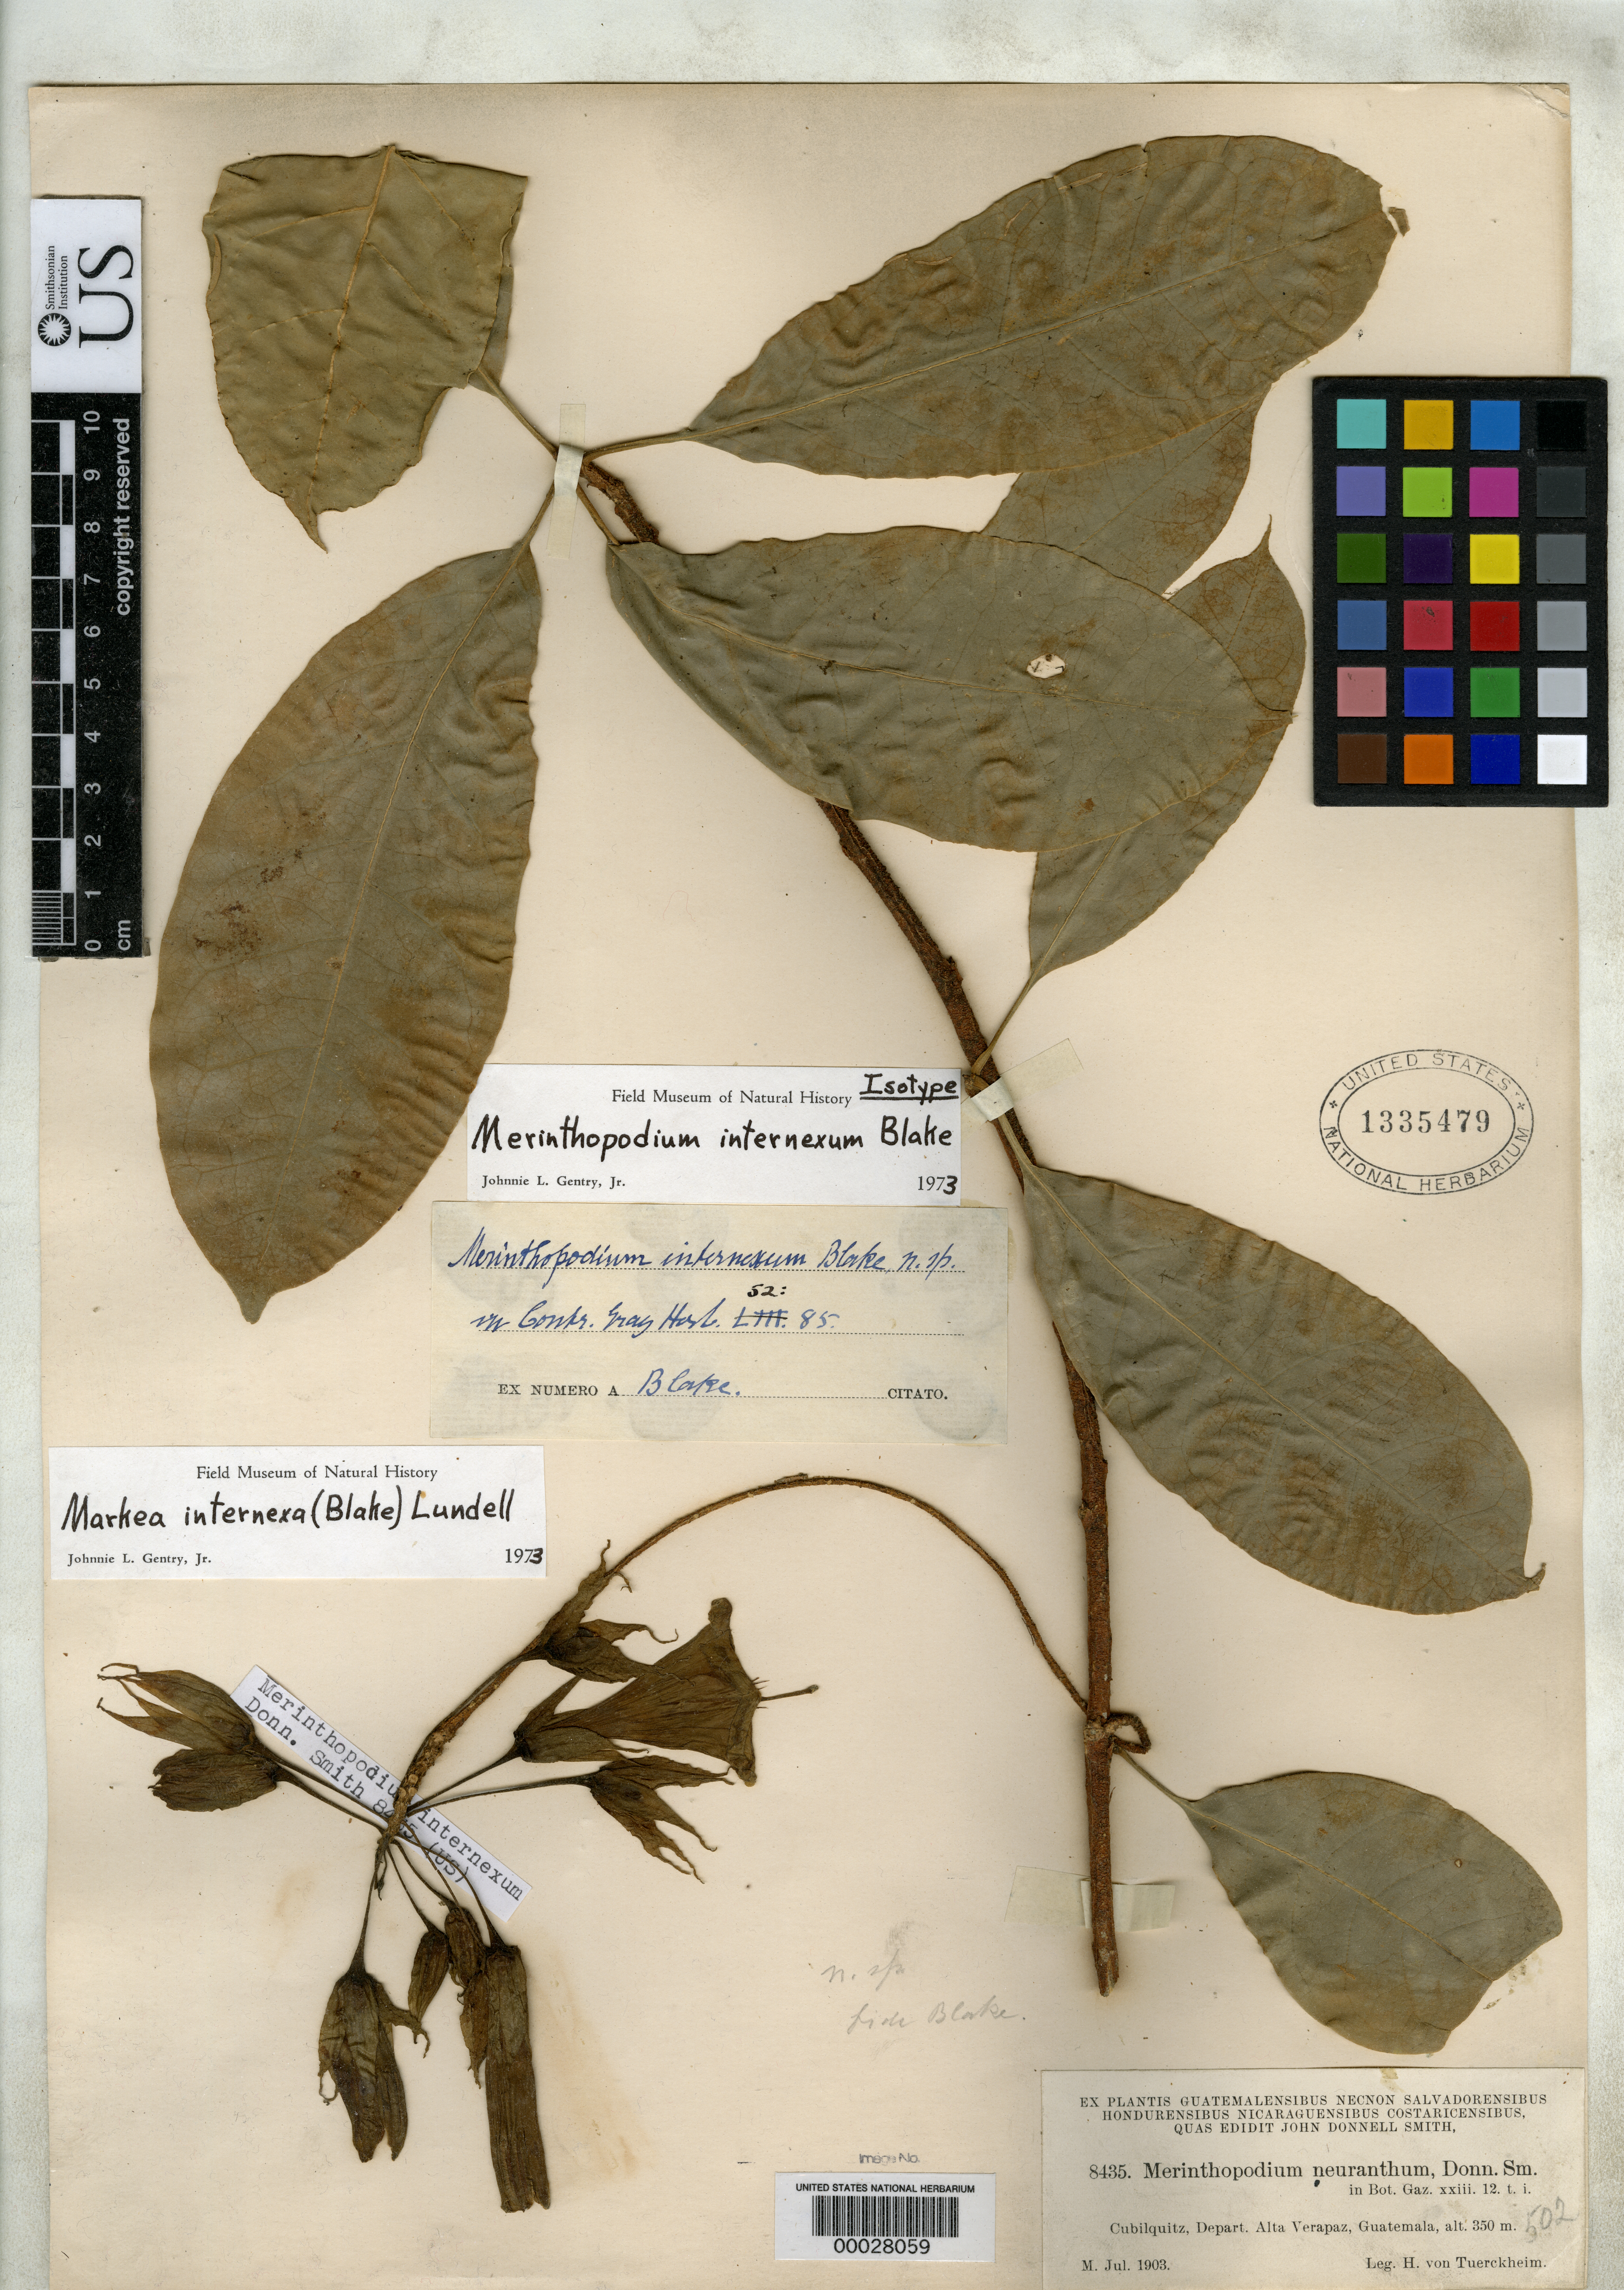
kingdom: Plantae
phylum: Tracheophyta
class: Magnoliopsida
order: Solanales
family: Solanaceae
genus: Merinthopodium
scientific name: Merinthopodium internexum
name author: S.F. Blake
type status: Isotype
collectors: H. von Türckheim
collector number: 8435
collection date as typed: Jul 1903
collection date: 1903-07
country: Guatemala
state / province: Alta Verapaz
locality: Cubilquitz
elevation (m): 350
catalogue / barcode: US 1335479